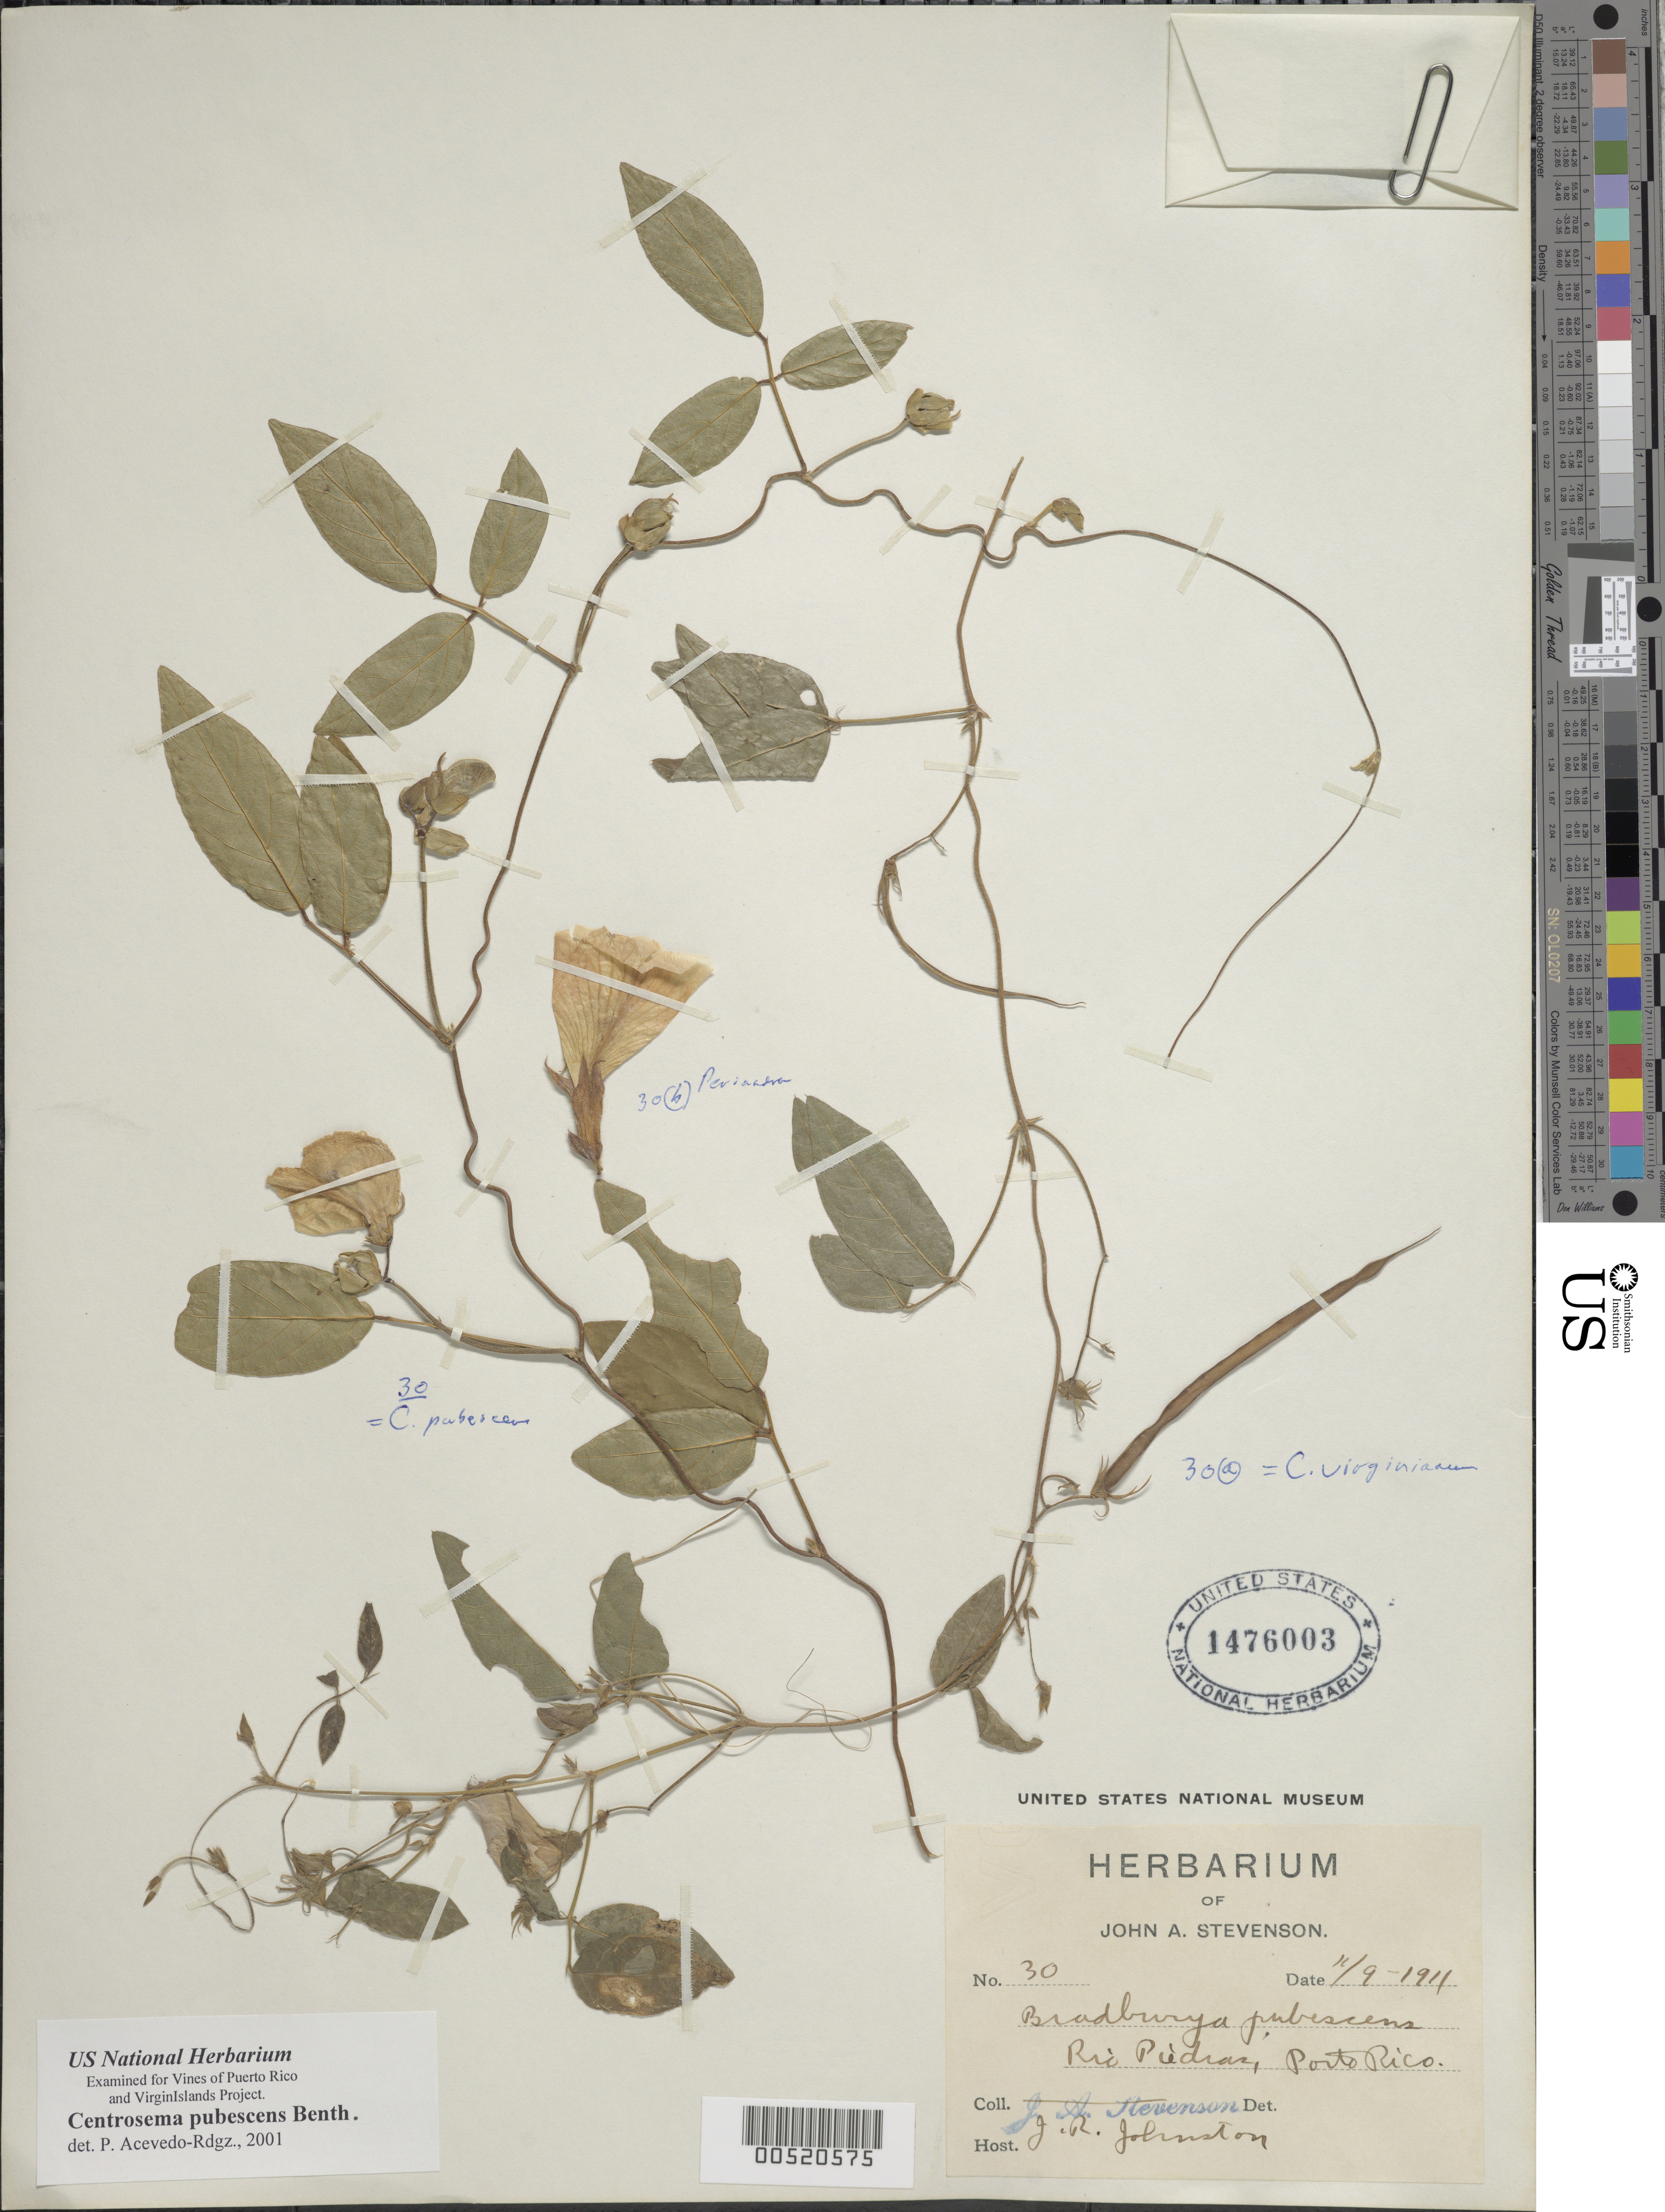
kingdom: Plantae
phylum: Tracheophyta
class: Magnoliopsida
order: Fabales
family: Fabaceae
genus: Centrosema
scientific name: Centrosema pubescens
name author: Benth.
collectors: J. Stevenson & J. Johnston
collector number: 30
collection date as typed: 11 Sep 1911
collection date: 1911-09-11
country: Puerto Rico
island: Greater Antilles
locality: Rio Piedras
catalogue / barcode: US 1476003